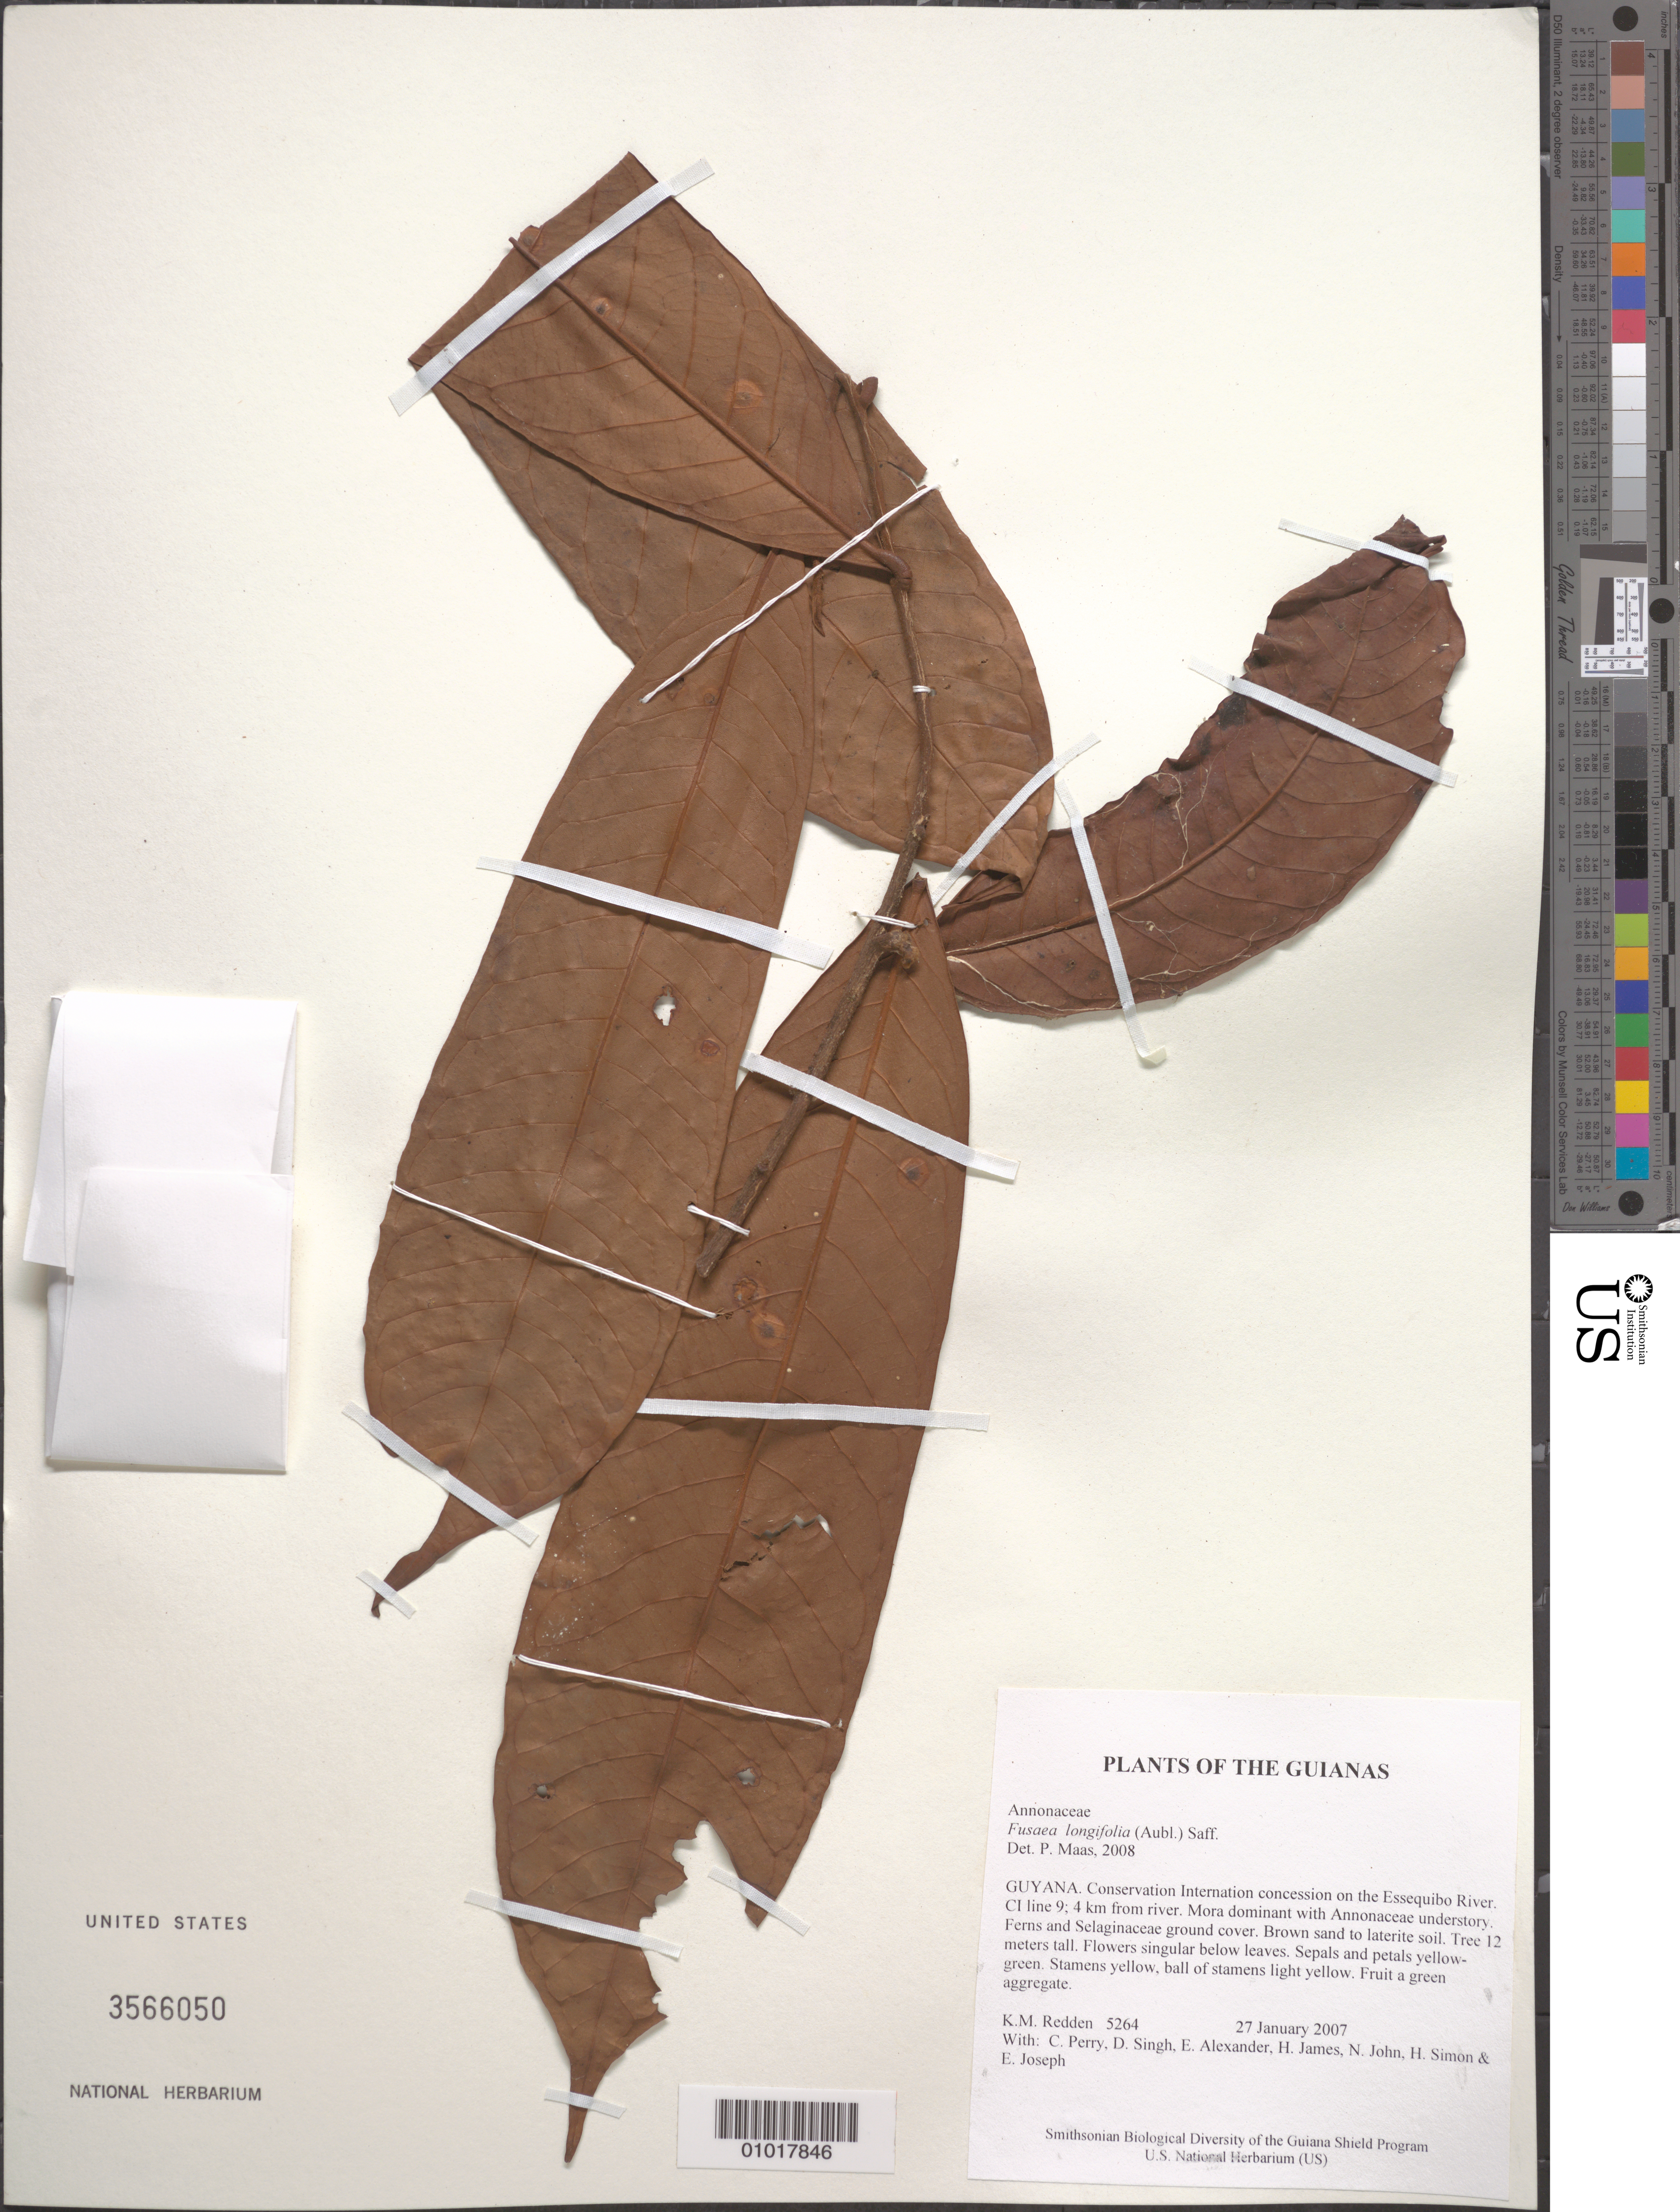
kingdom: Plantae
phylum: Tracheophyta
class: Magnoliopsida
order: Magnoliales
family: Annonaceae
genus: Fusaea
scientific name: Fusaea longifolia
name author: (Aubl.) Saff.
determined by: Maas, Paul J. M.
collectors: K. M. Redden, C. Perry, D. Singh, E. Alexander, H. James, N. John, H. Simon & E. Joseph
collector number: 5264 A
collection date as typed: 27 January 2007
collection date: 2007-01-27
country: Guyana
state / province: U. Takutu-U. Essequibo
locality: Conservation International concession on the Essequibo River. CI line 9; 4 km from river.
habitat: Mora dominant with Annonaceae understory. Ferns and Selaginaceae ground cover. Brown sand to laterite soil.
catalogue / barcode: US 3566050